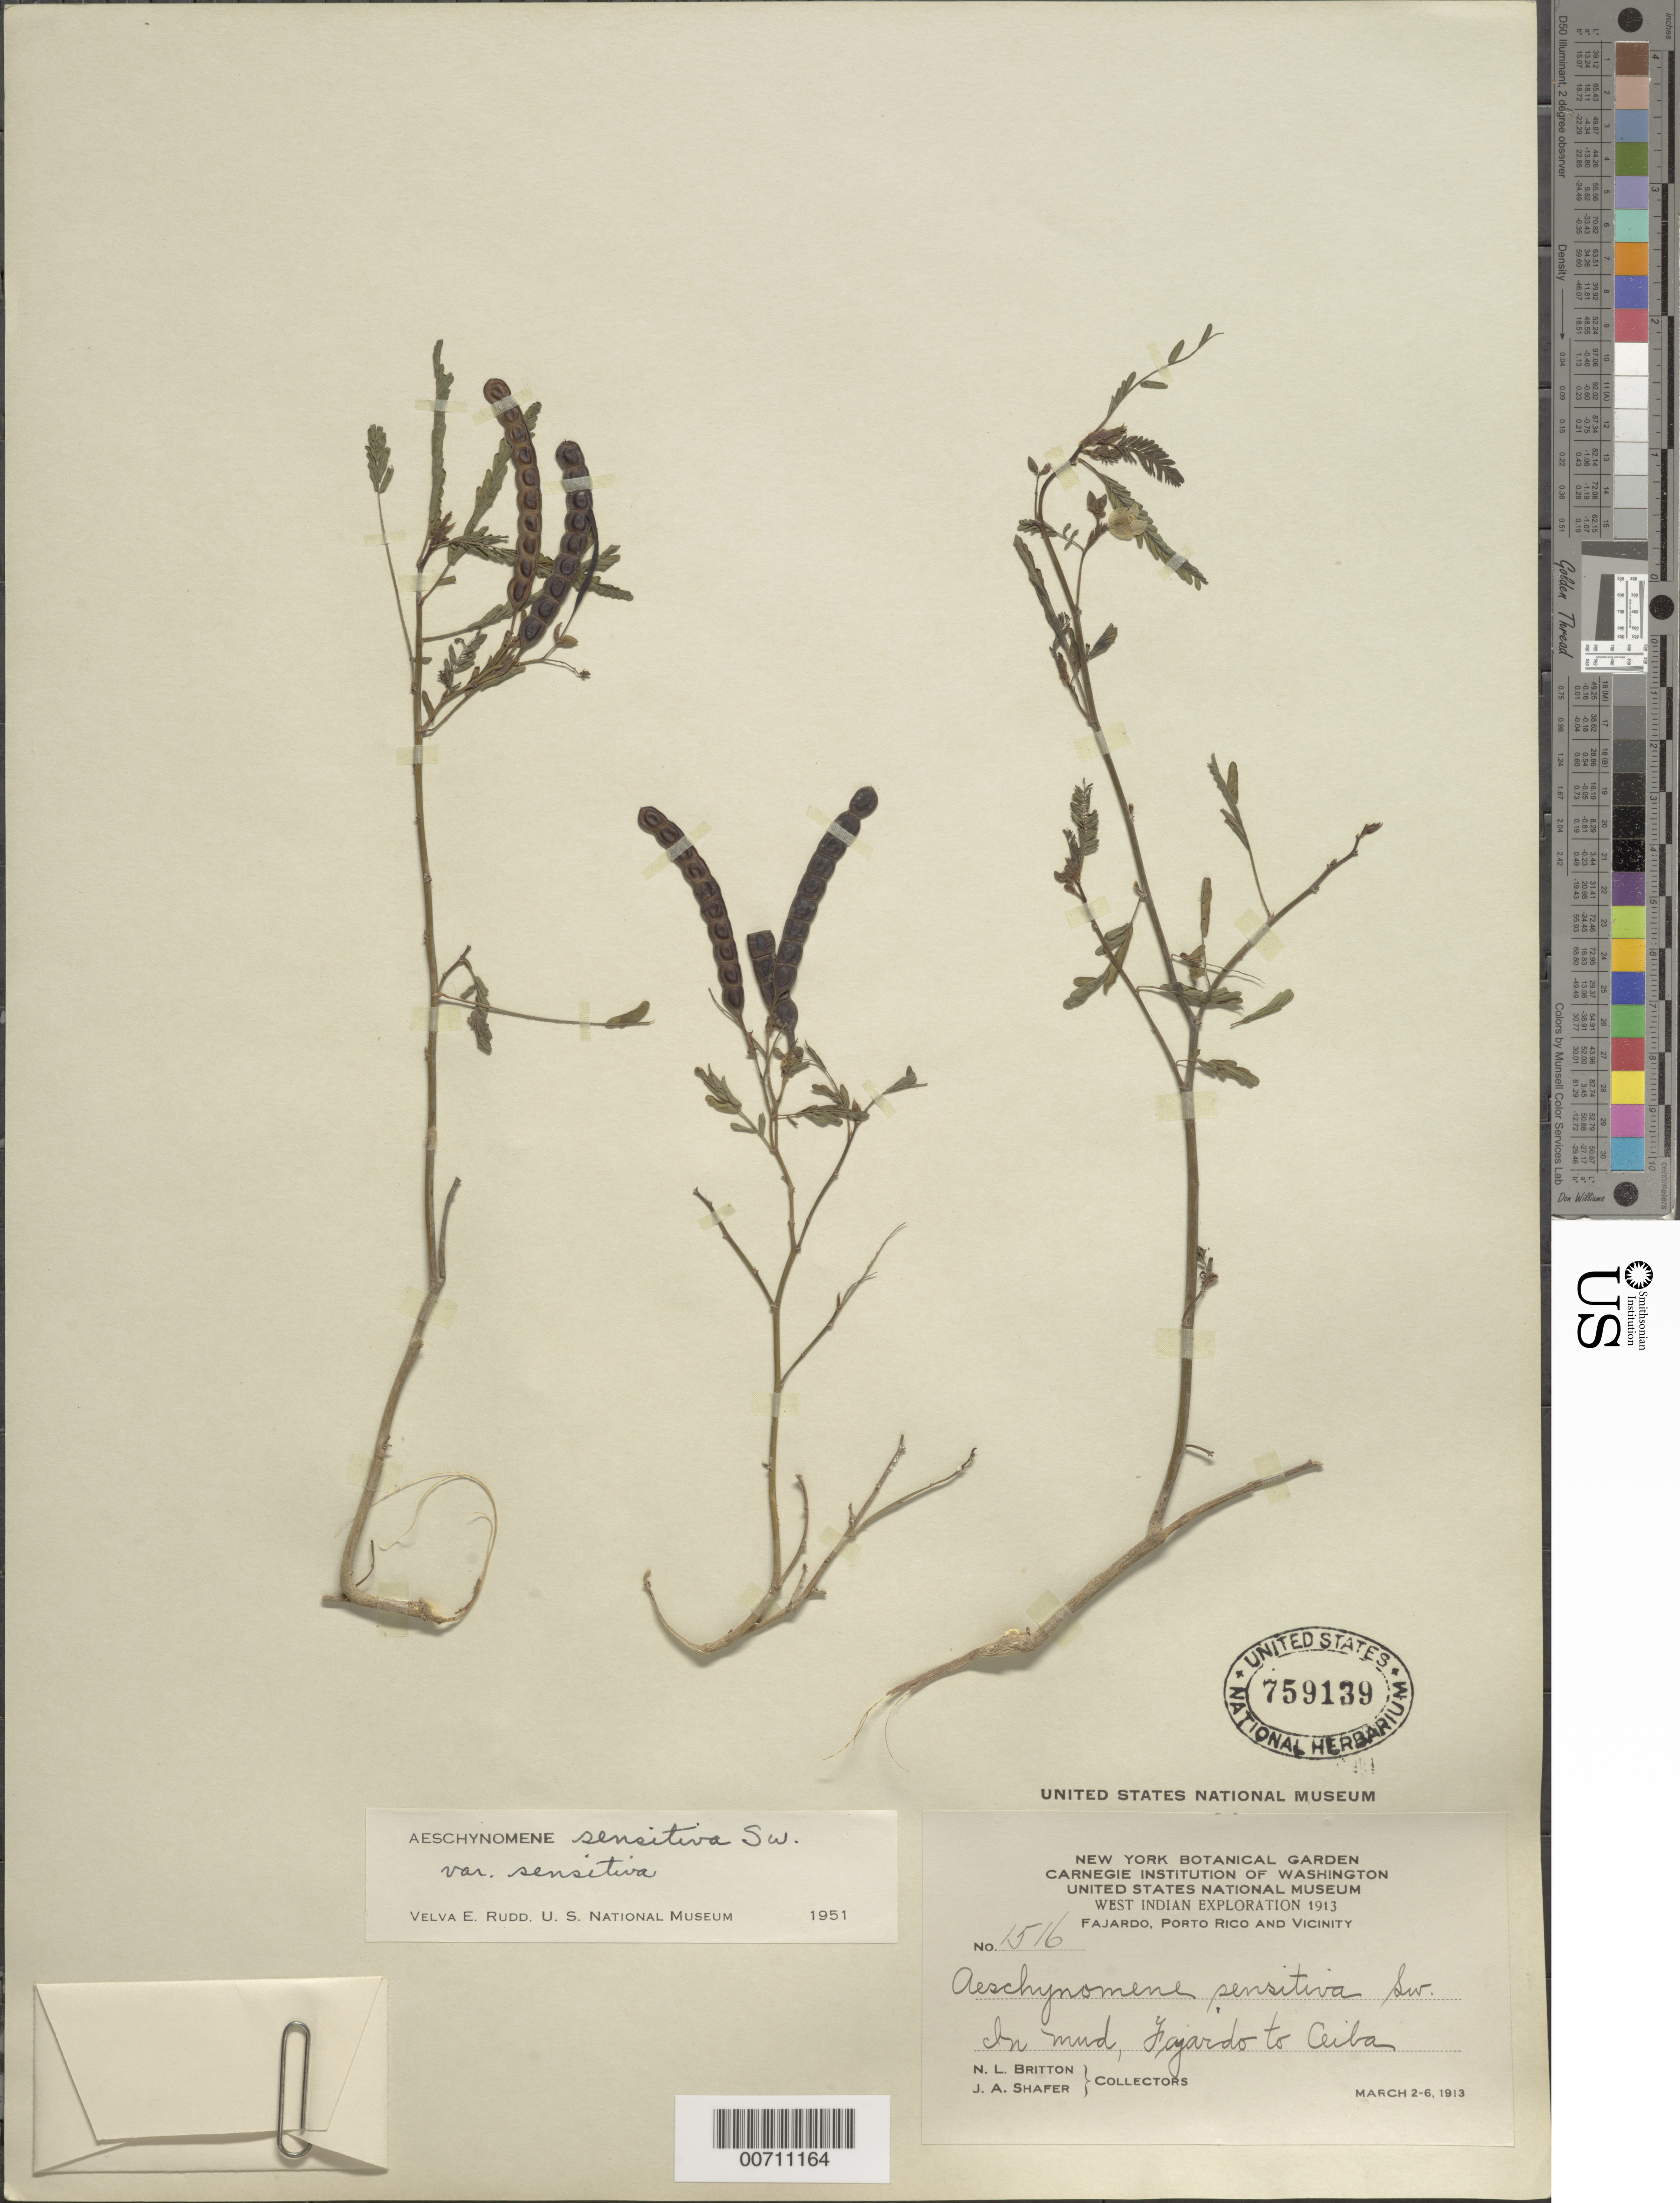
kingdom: Plantae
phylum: Tracheophyta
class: Magnoliopsida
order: Fabales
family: Fabaceae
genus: Aeschynomene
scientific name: Aeschynomene sensitiva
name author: Sw.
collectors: N. Britton & J. A. Shafer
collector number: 1516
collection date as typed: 02 Mar 1913 to 06 Mar 1913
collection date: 1913-03-02/1913-03-06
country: Puerto Rico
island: Greater Antilles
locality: Fajardo to Ceiba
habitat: In mud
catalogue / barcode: US 759139